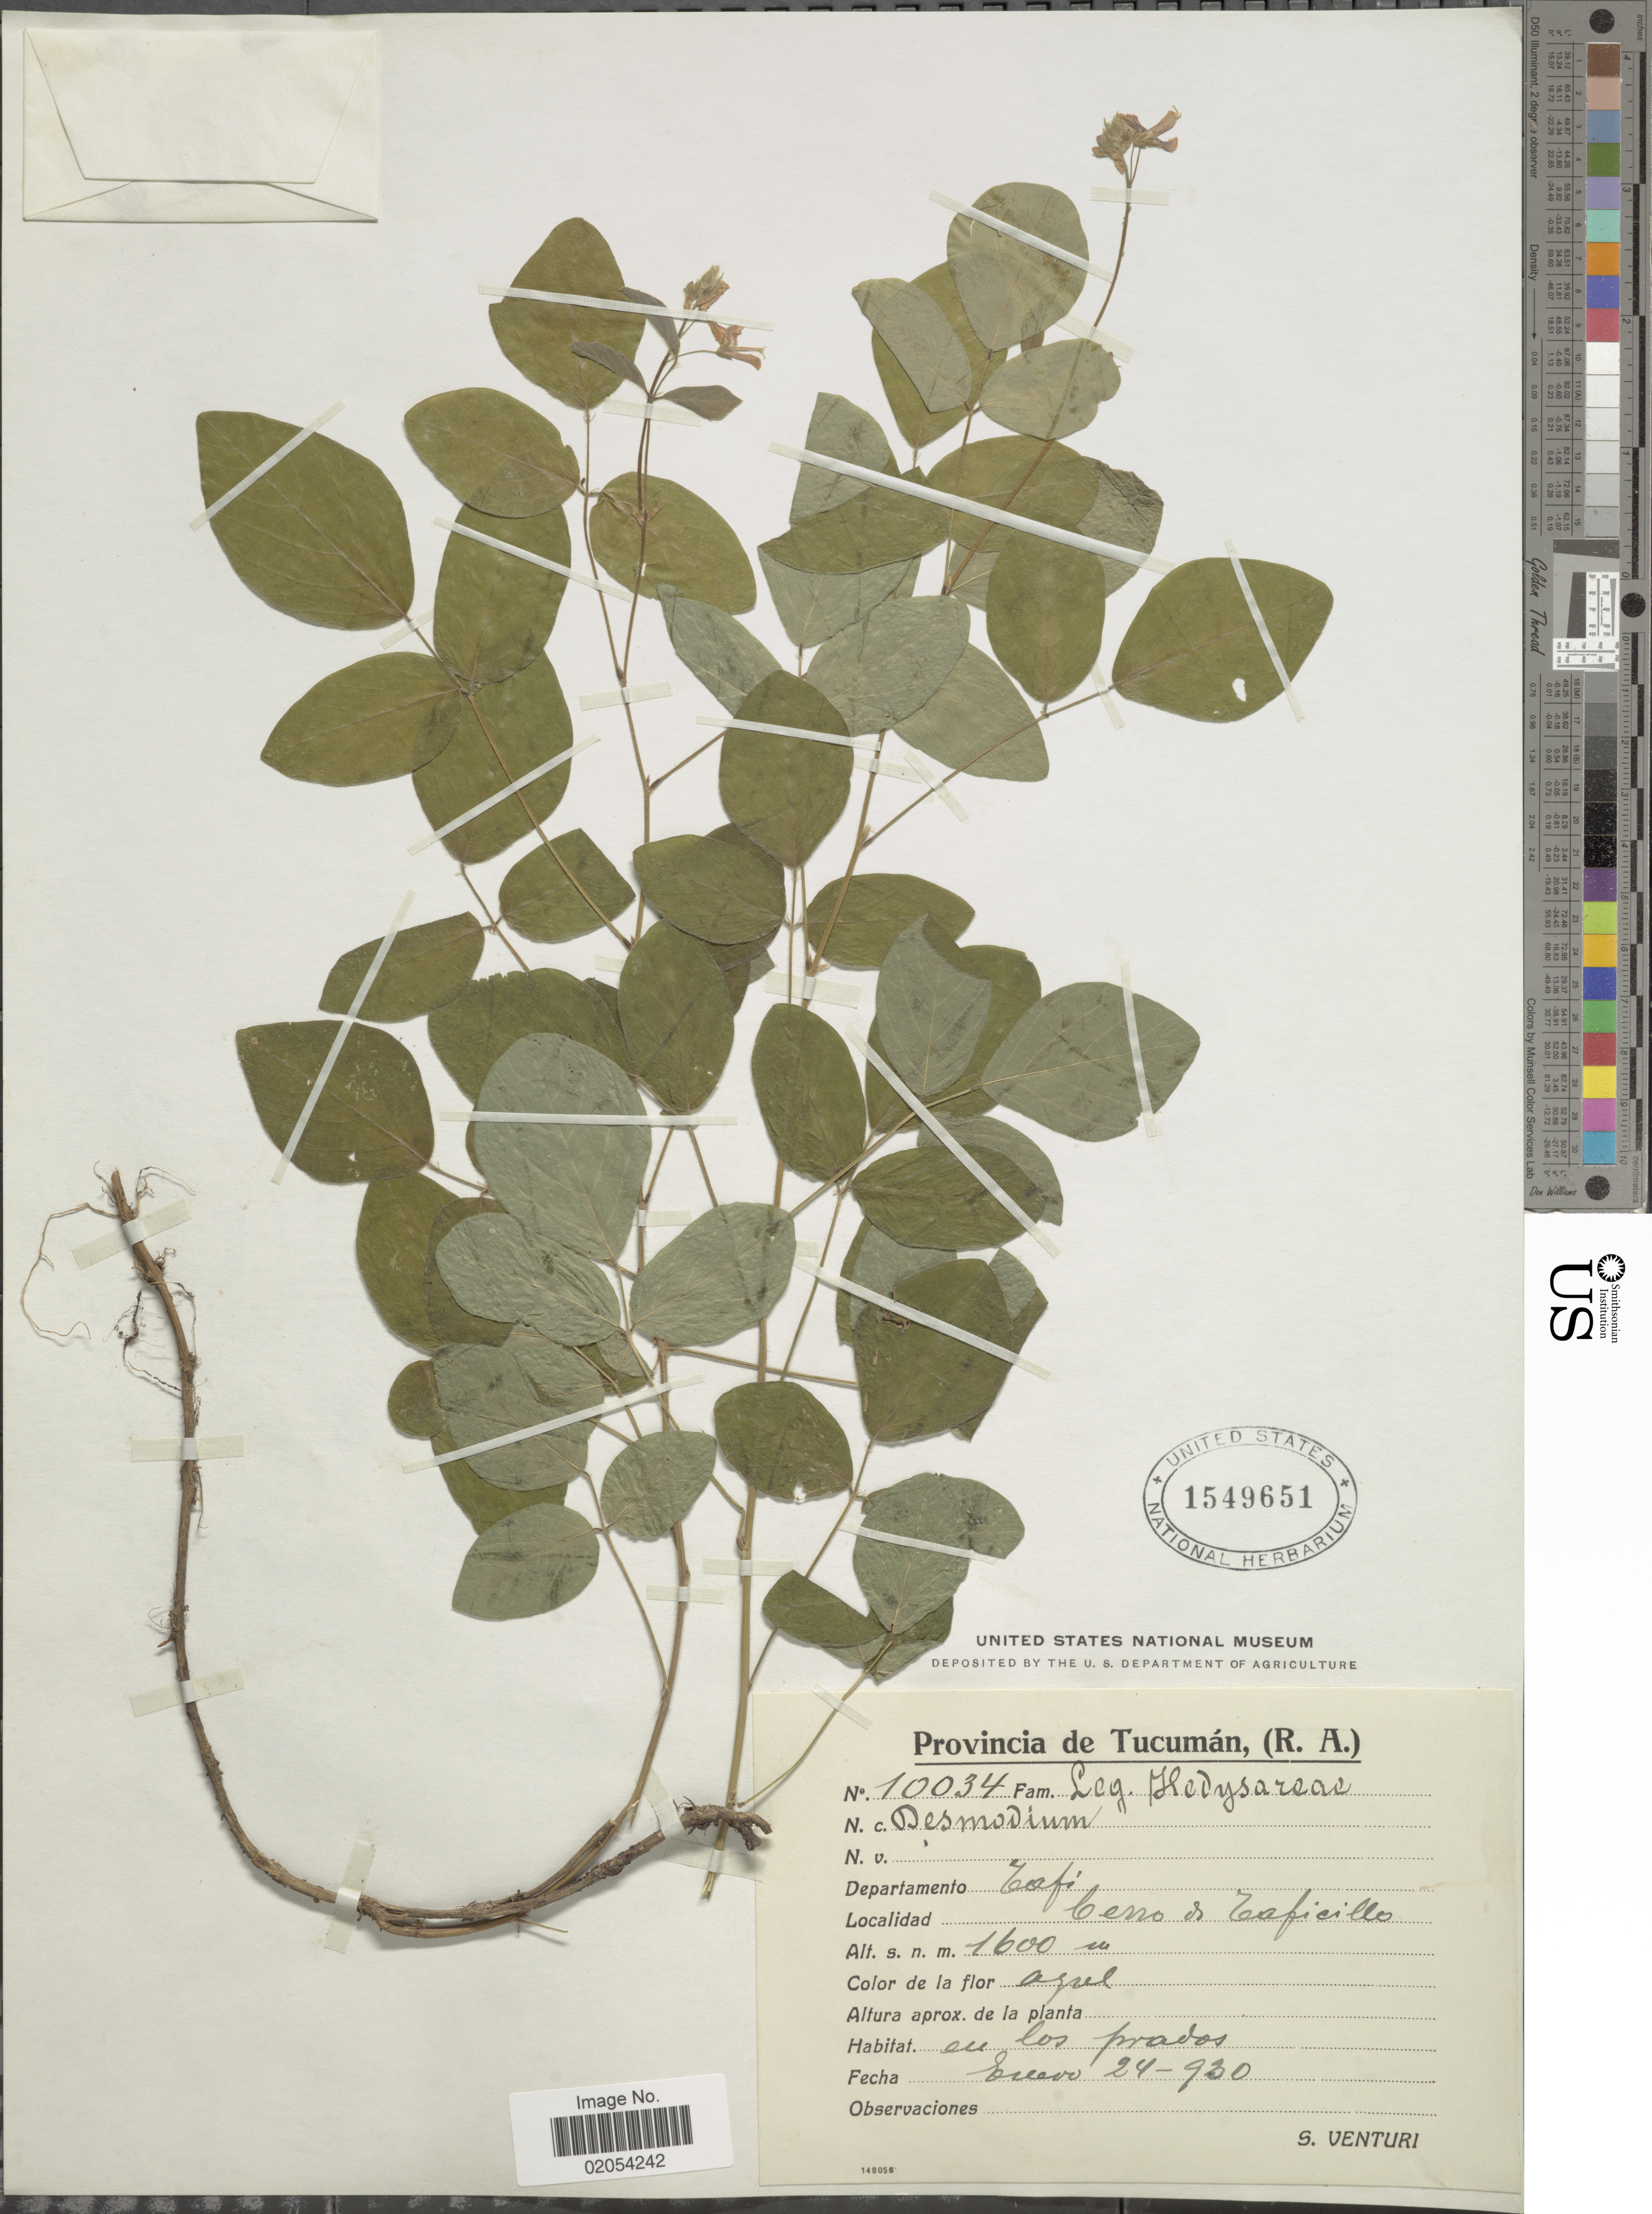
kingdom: Plantae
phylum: Tracheophyta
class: Magnoliopsida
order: Fabales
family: Fabaceae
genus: Desmodium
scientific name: Desmodium sp.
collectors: S. Venturi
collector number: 10034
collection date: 1930-01-24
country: Argentina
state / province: Tucuman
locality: Provincia de Tucuman (R. A. ). Departamento Tafi, Cerro de Taficillo.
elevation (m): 1600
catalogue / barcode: US 1549651